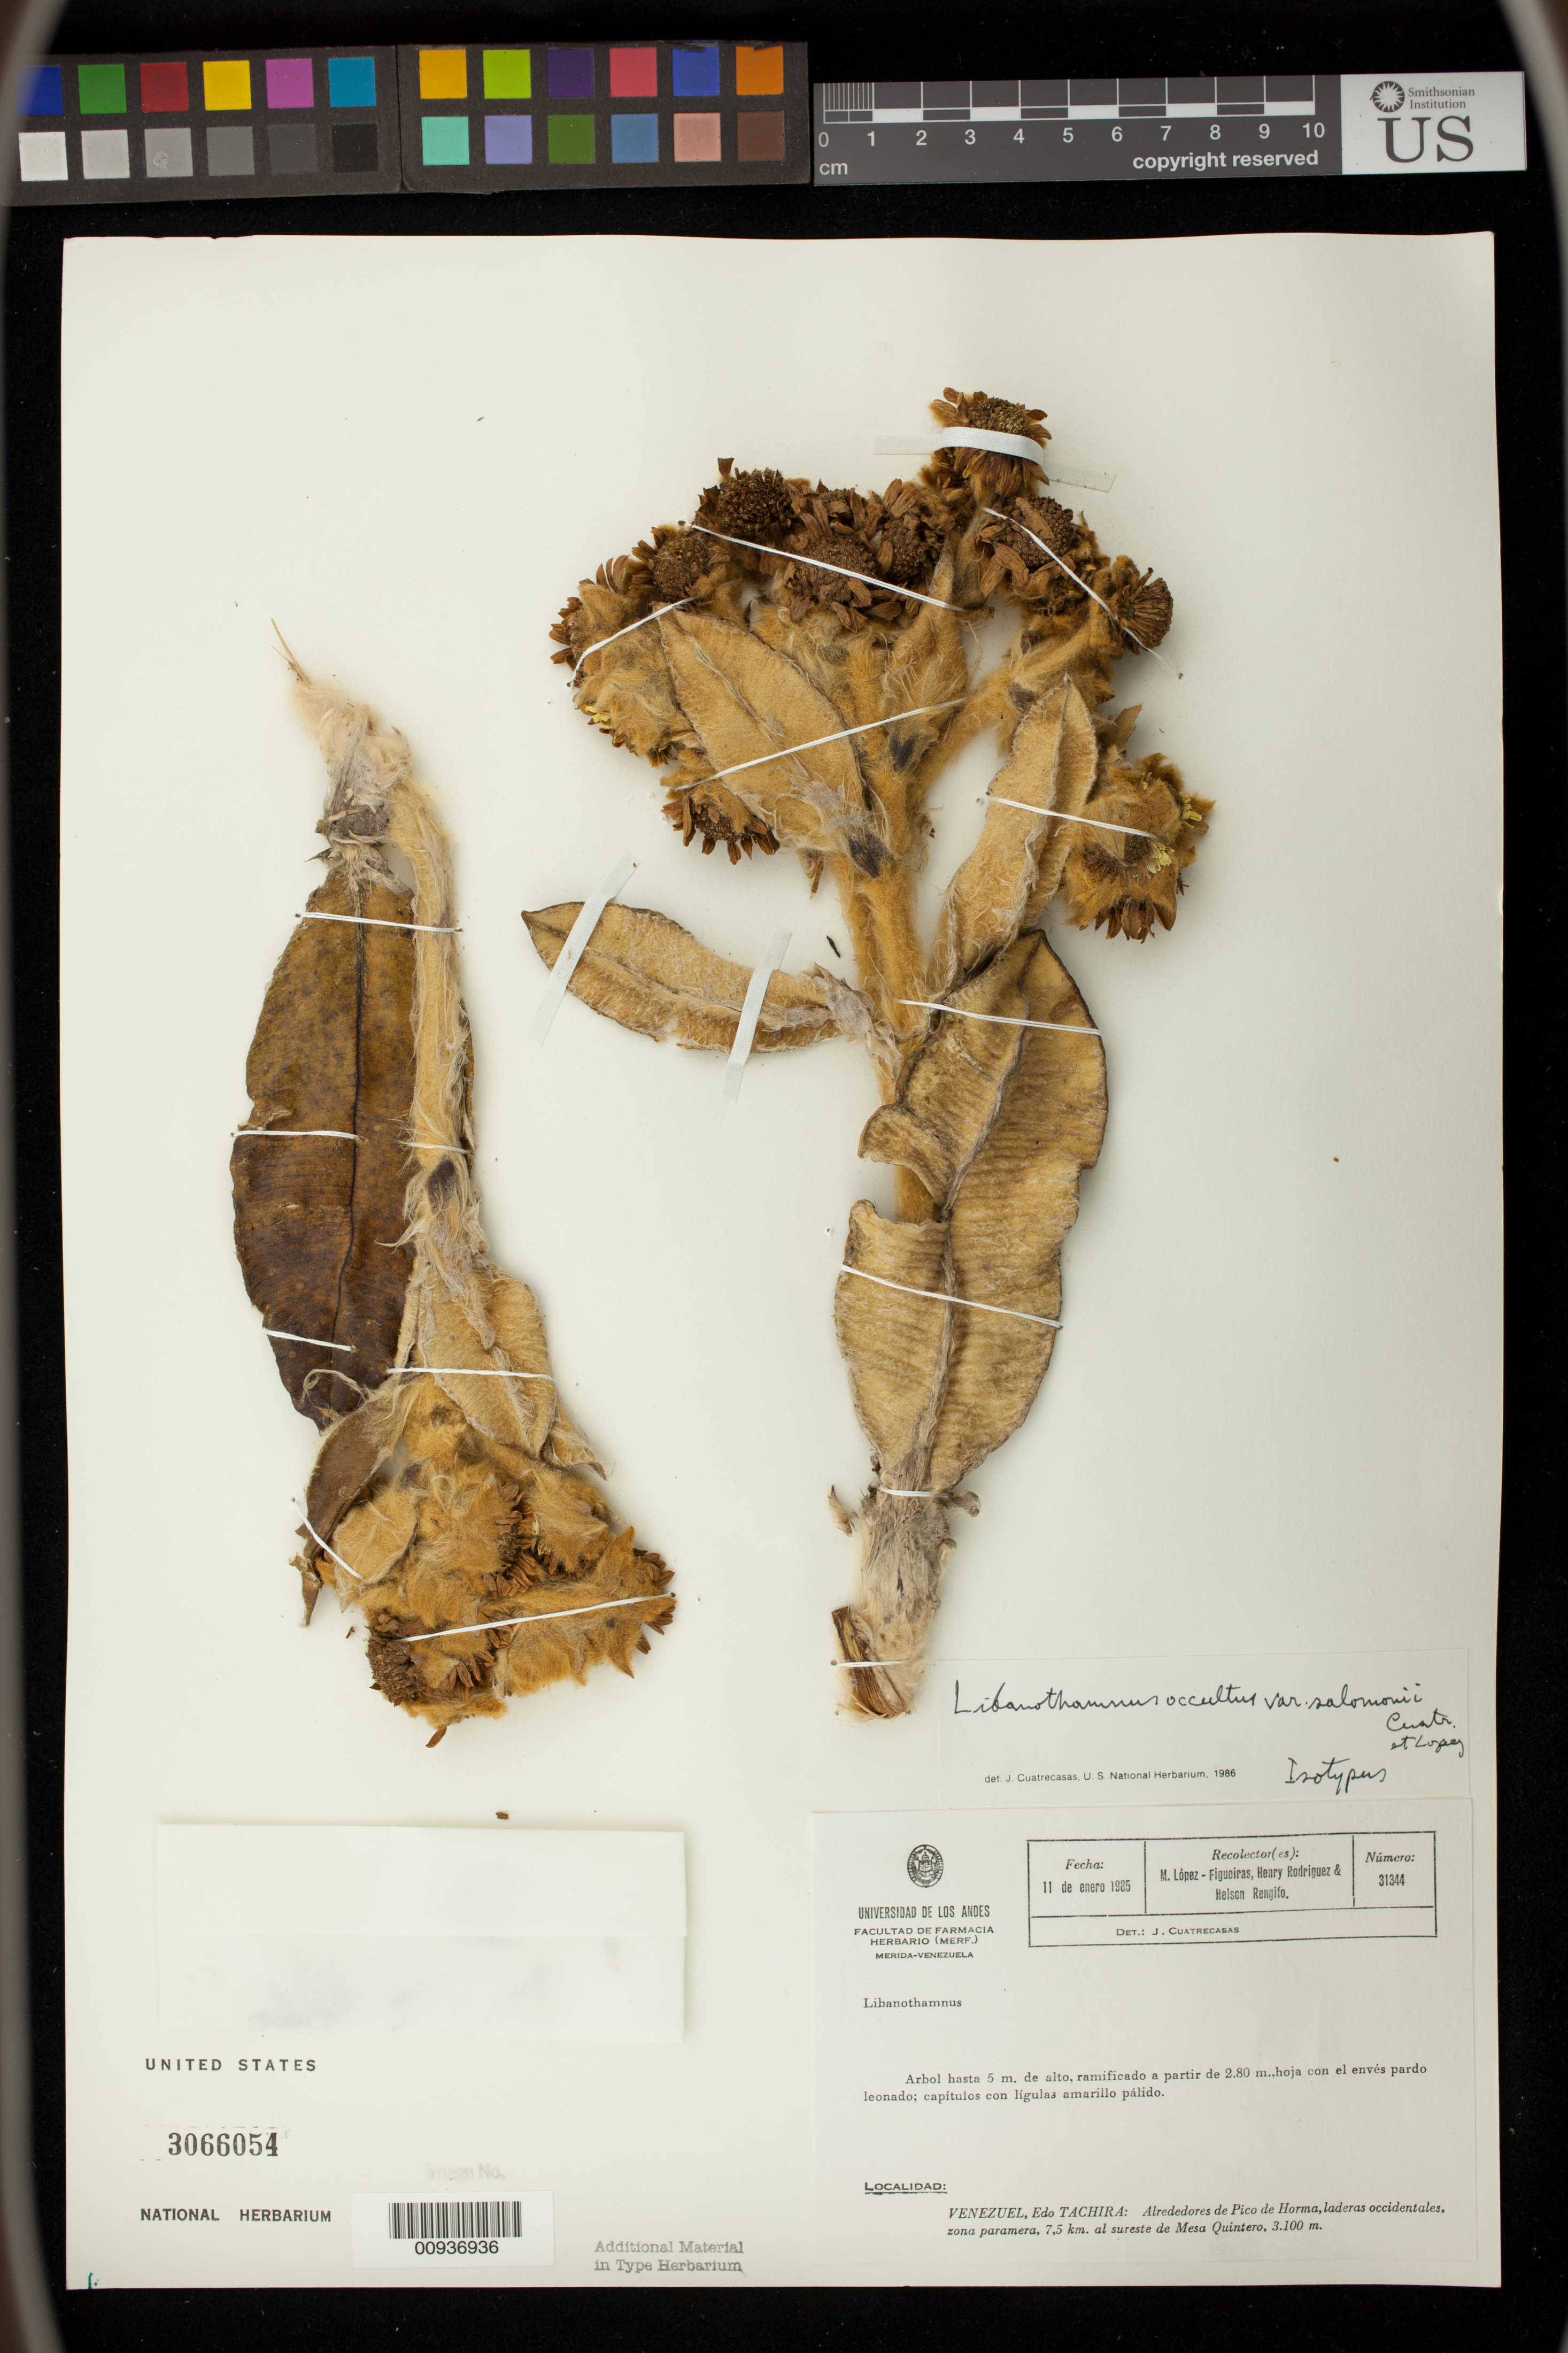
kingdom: Plantae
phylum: Tracheophyta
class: Magnoliopsida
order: Asterales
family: Asteraceae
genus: Libanothamnus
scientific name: Libanothamnus occultus var. salomonii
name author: Cuatrec. & López Fig.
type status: Isotype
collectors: M. López Figueiras, H. A. Rodriguez & N. Rengifo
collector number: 31344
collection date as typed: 11 Jan 1985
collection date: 1985-01-11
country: Venezuela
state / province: Tachira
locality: Alrededores de Pico de Horma, Laderas Occidentales, Zona Paramera, 7.5 km Sureste de Mesa Quintero.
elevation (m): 3100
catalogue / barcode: US 3066054